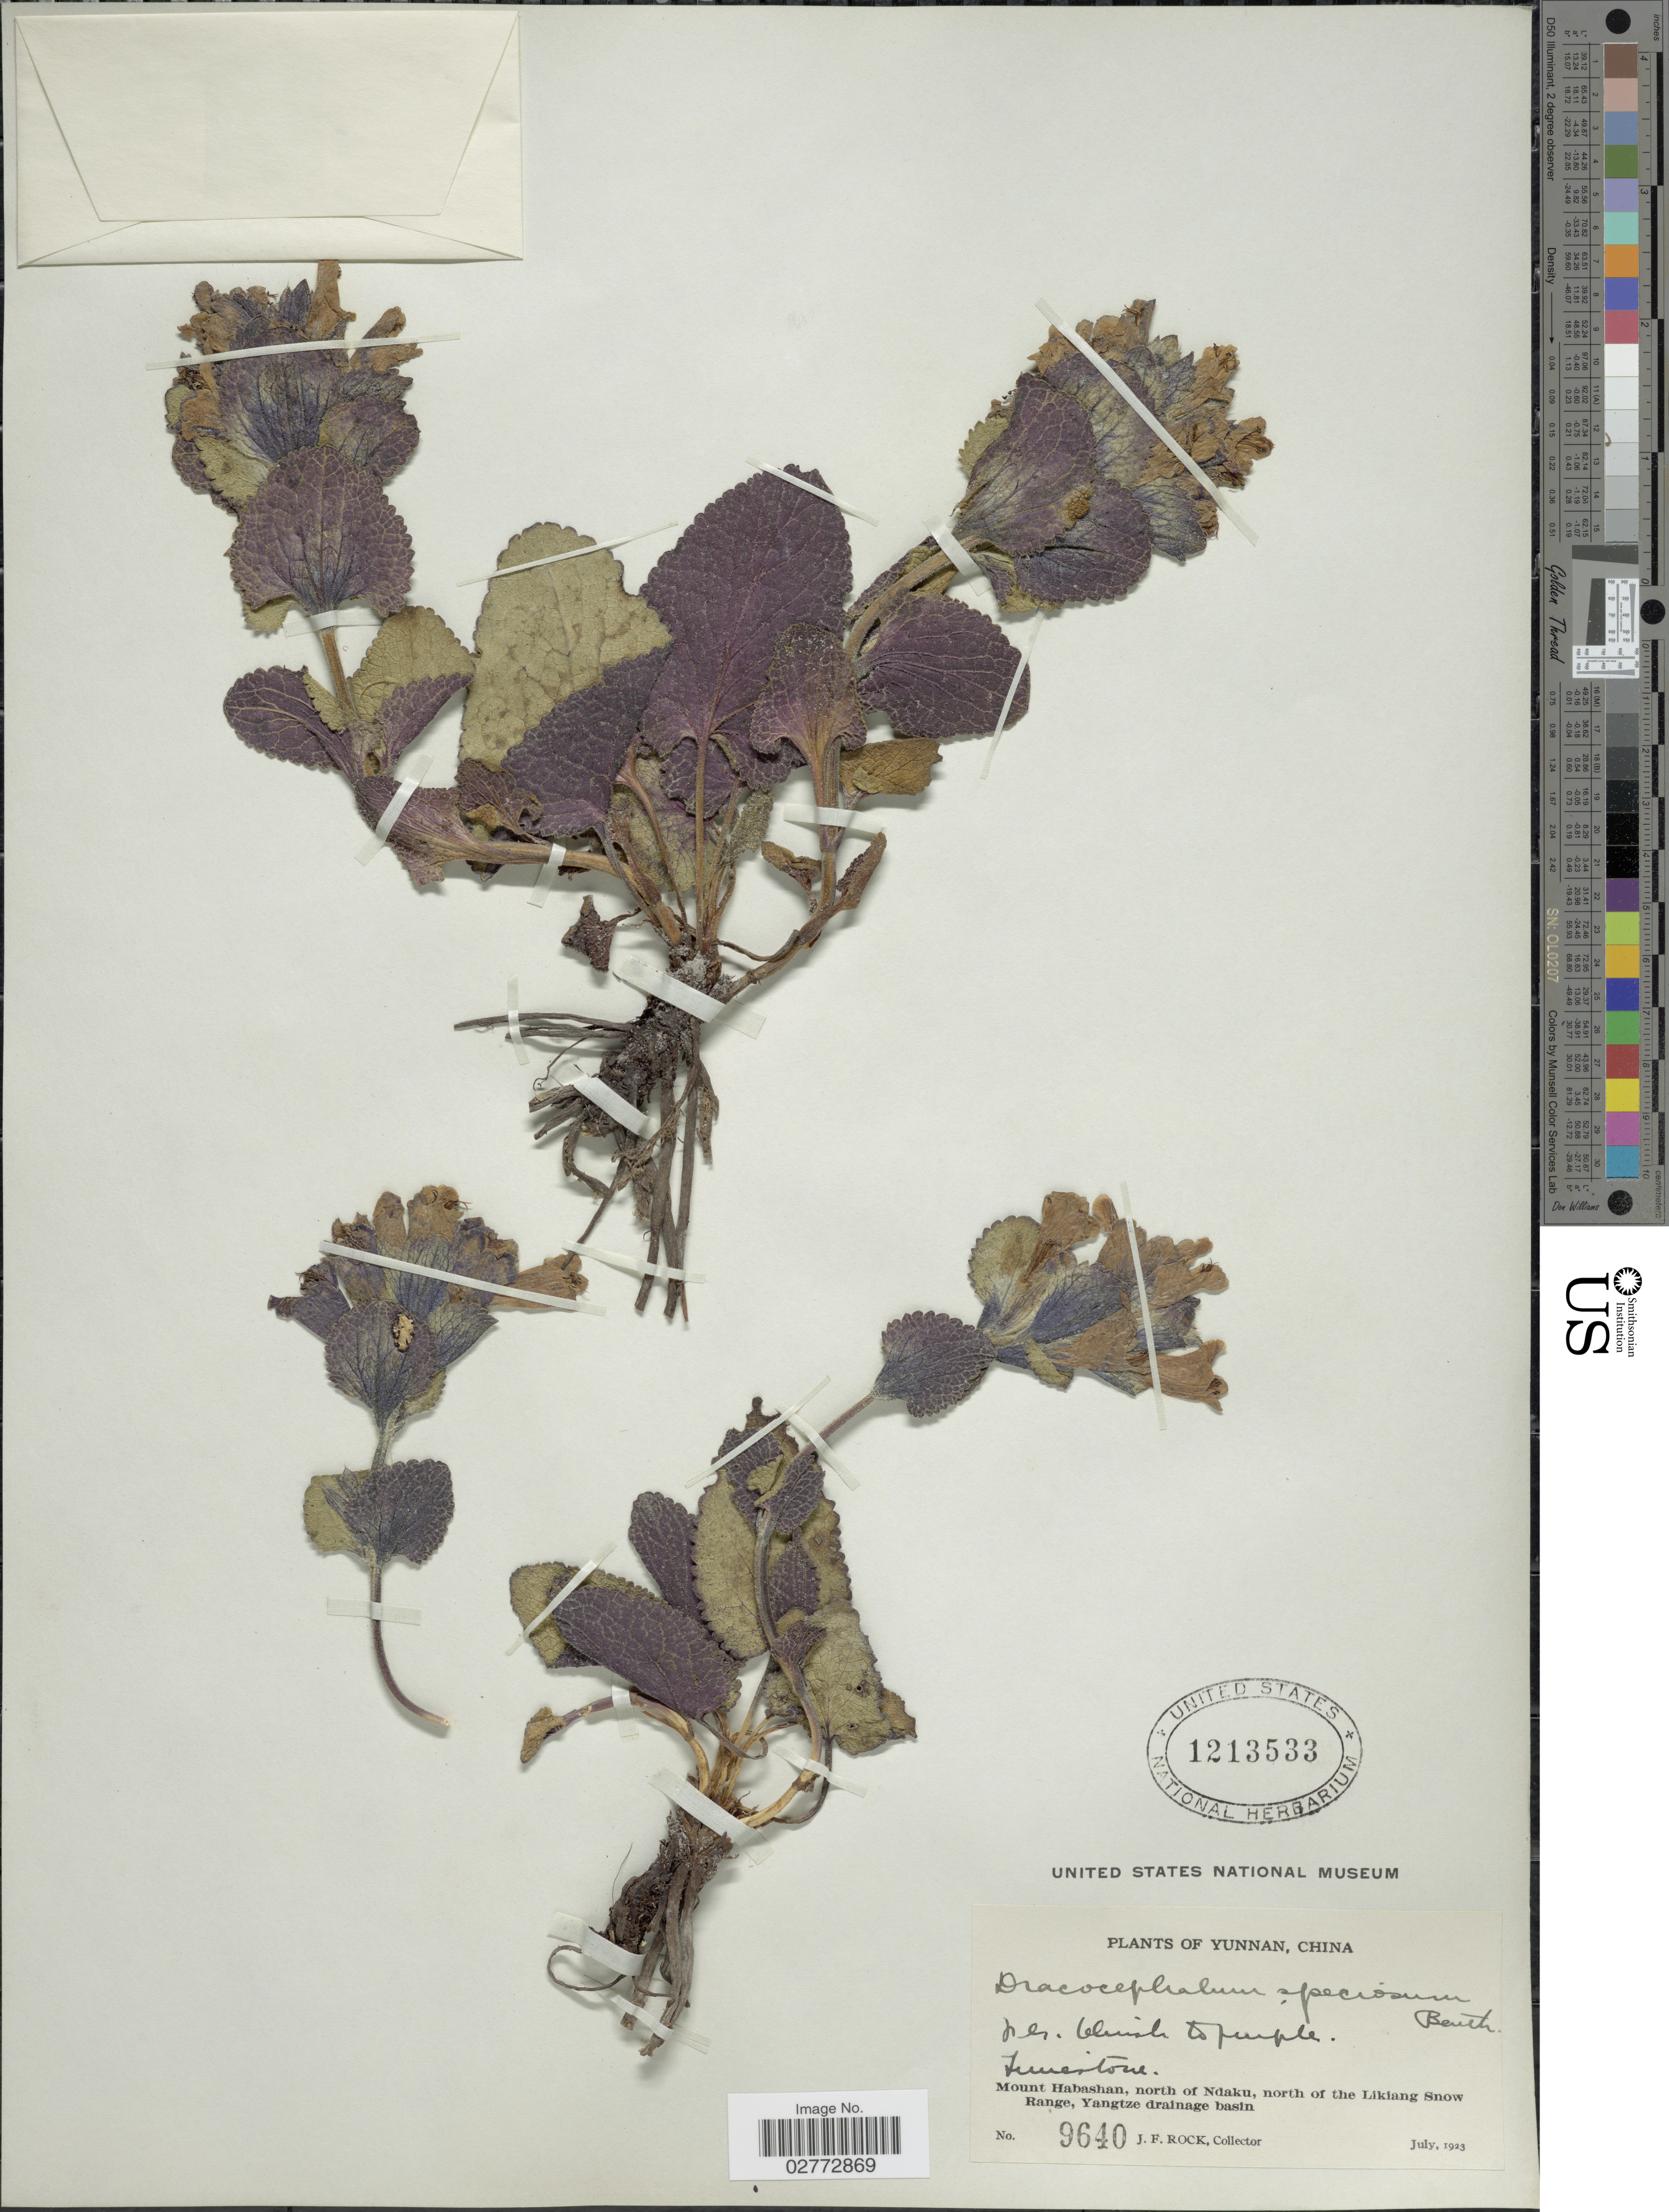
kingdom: Plantae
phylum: Tracheophyta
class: Magnoliopsida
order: Lamiales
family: Lamiaceae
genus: Dracocephalum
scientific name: Dracocephalum speciosum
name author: Sweet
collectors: J. Rock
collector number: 9640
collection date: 1923-07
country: China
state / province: Yunnan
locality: Mount Habashan, north of Ndaku, north of the Likiang Snow Range, Yangtze drainage basin.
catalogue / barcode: US 1213533